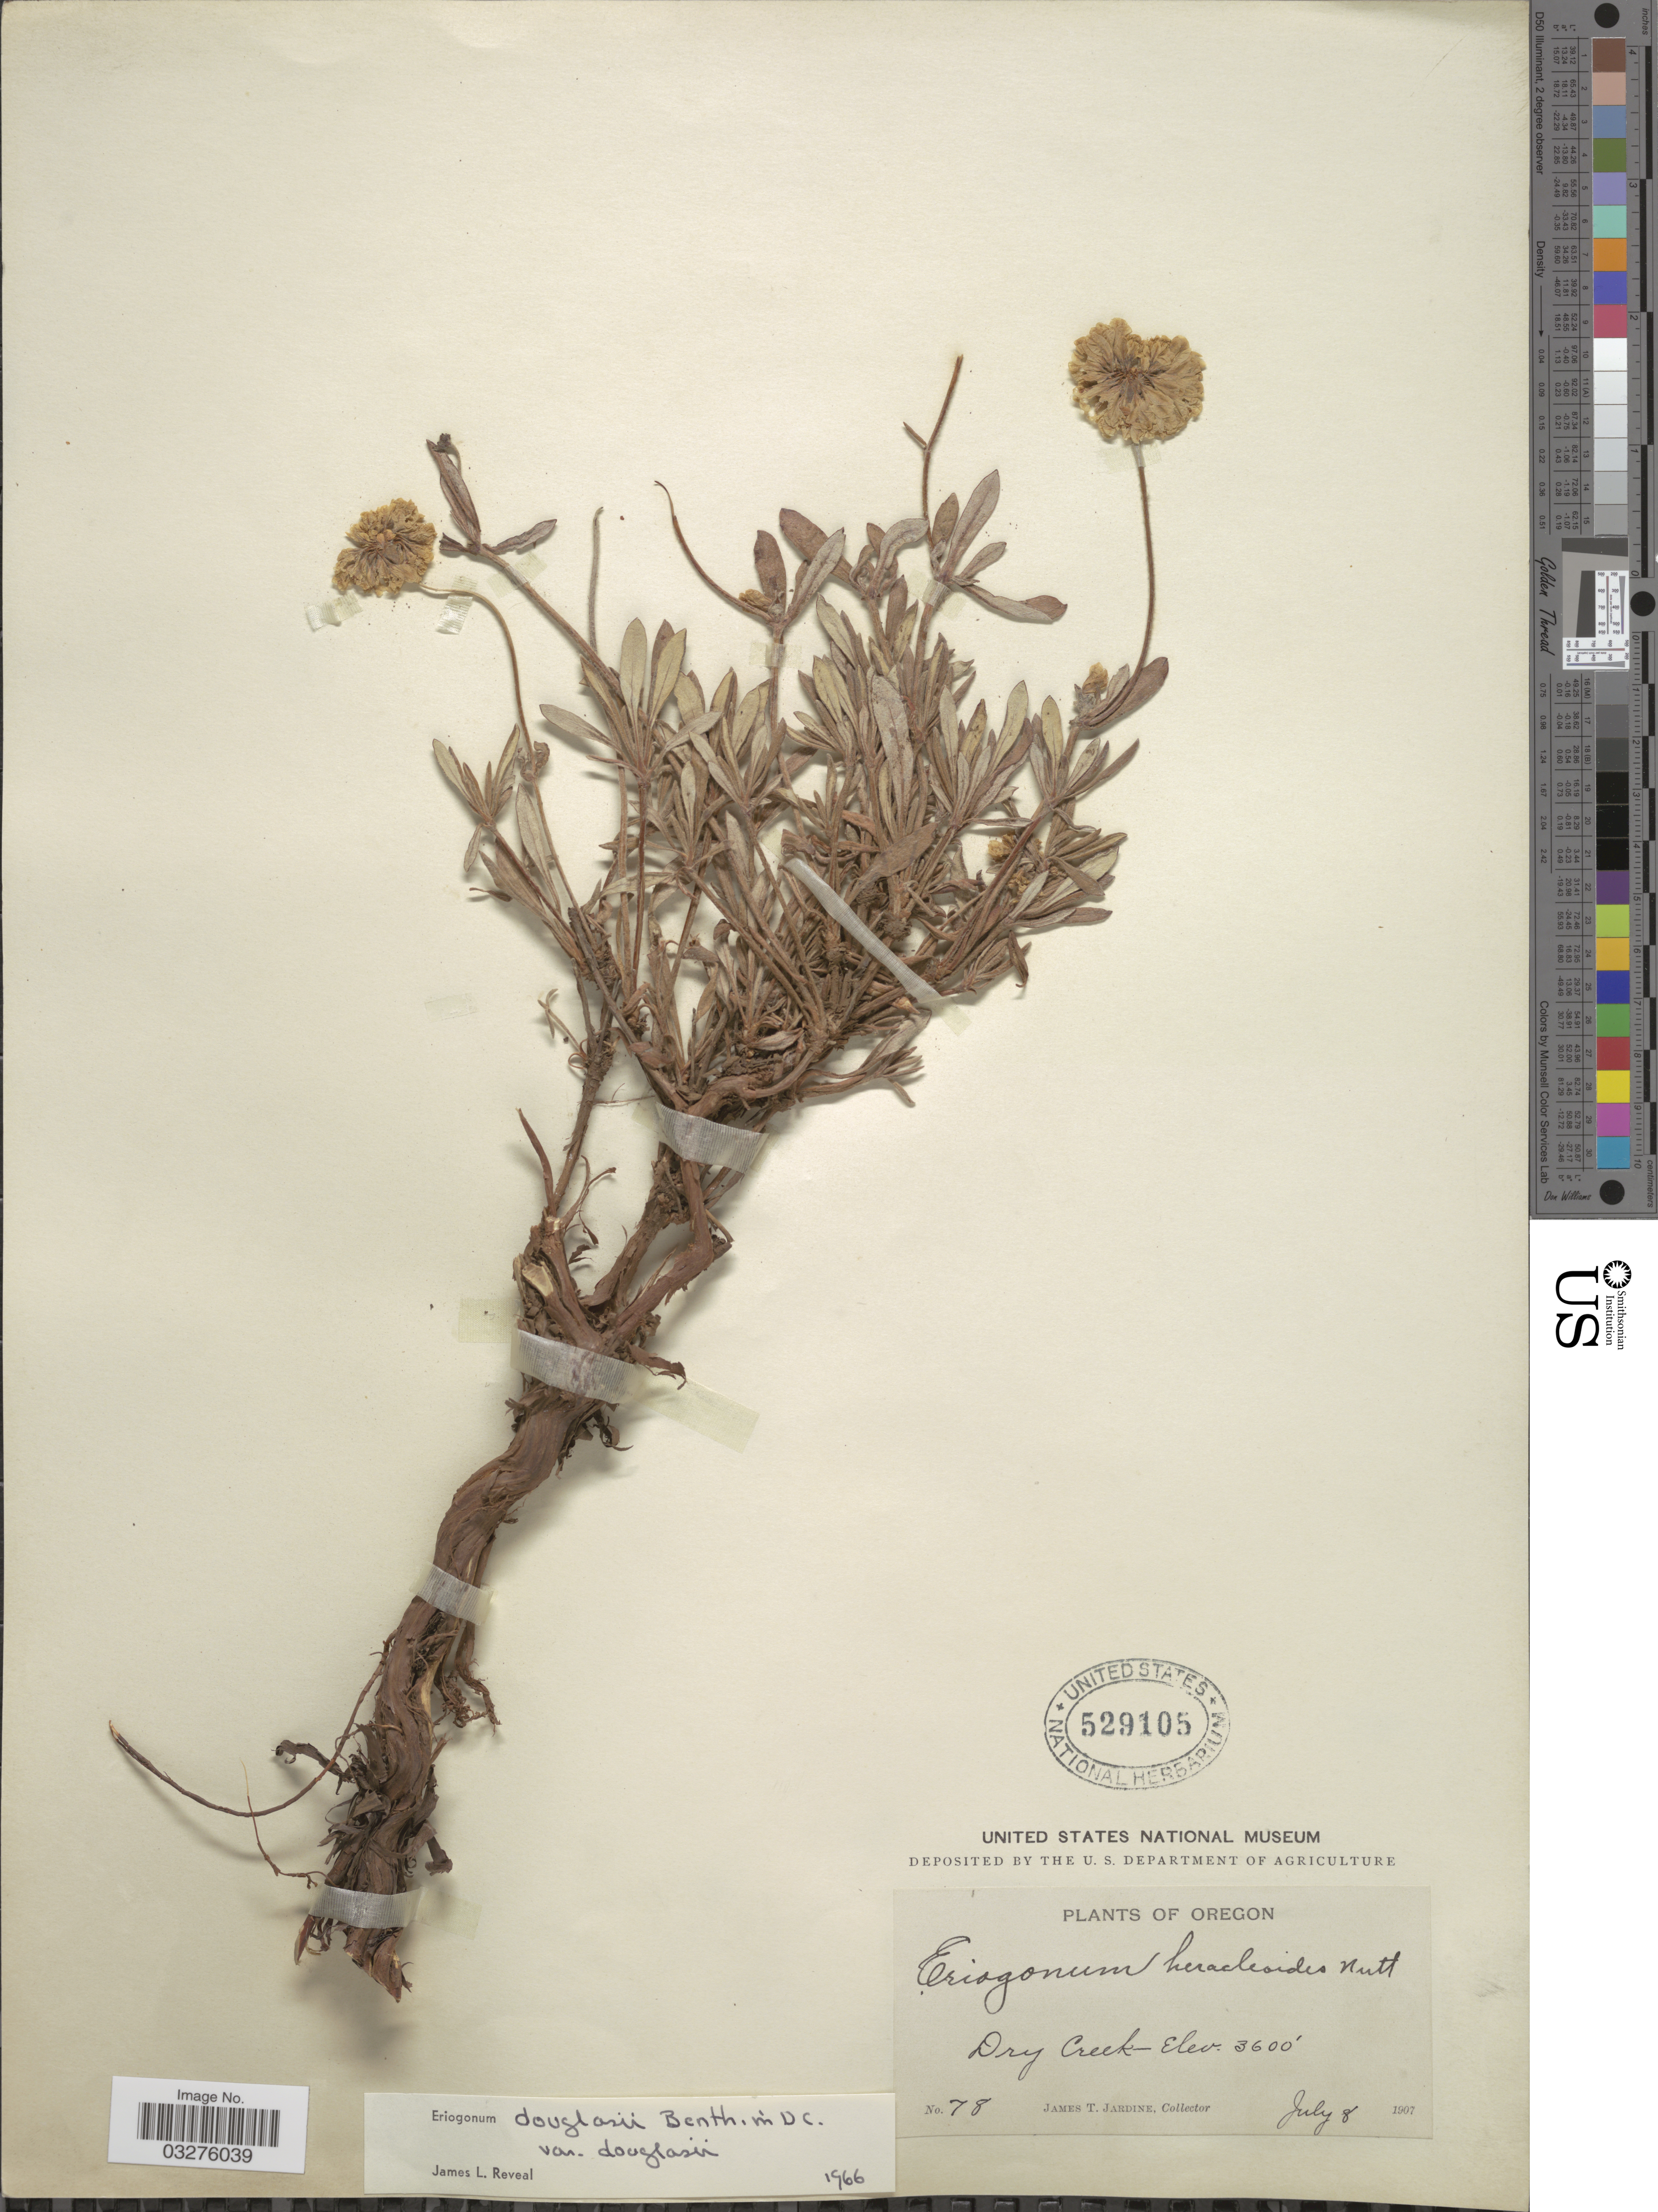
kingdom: Plantae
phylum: Tracheophyta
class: Magnoliopsida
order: Caryophyllales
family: Polygonaceae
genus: Eriogonum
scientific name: Eriogonum douglasii var. douglasii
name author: Benth.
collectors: J. T. Jardine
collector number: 78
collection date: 1907-07-08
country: United States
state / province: Oregon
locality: Dry Creek.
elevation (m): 1097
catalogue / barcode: US 529105